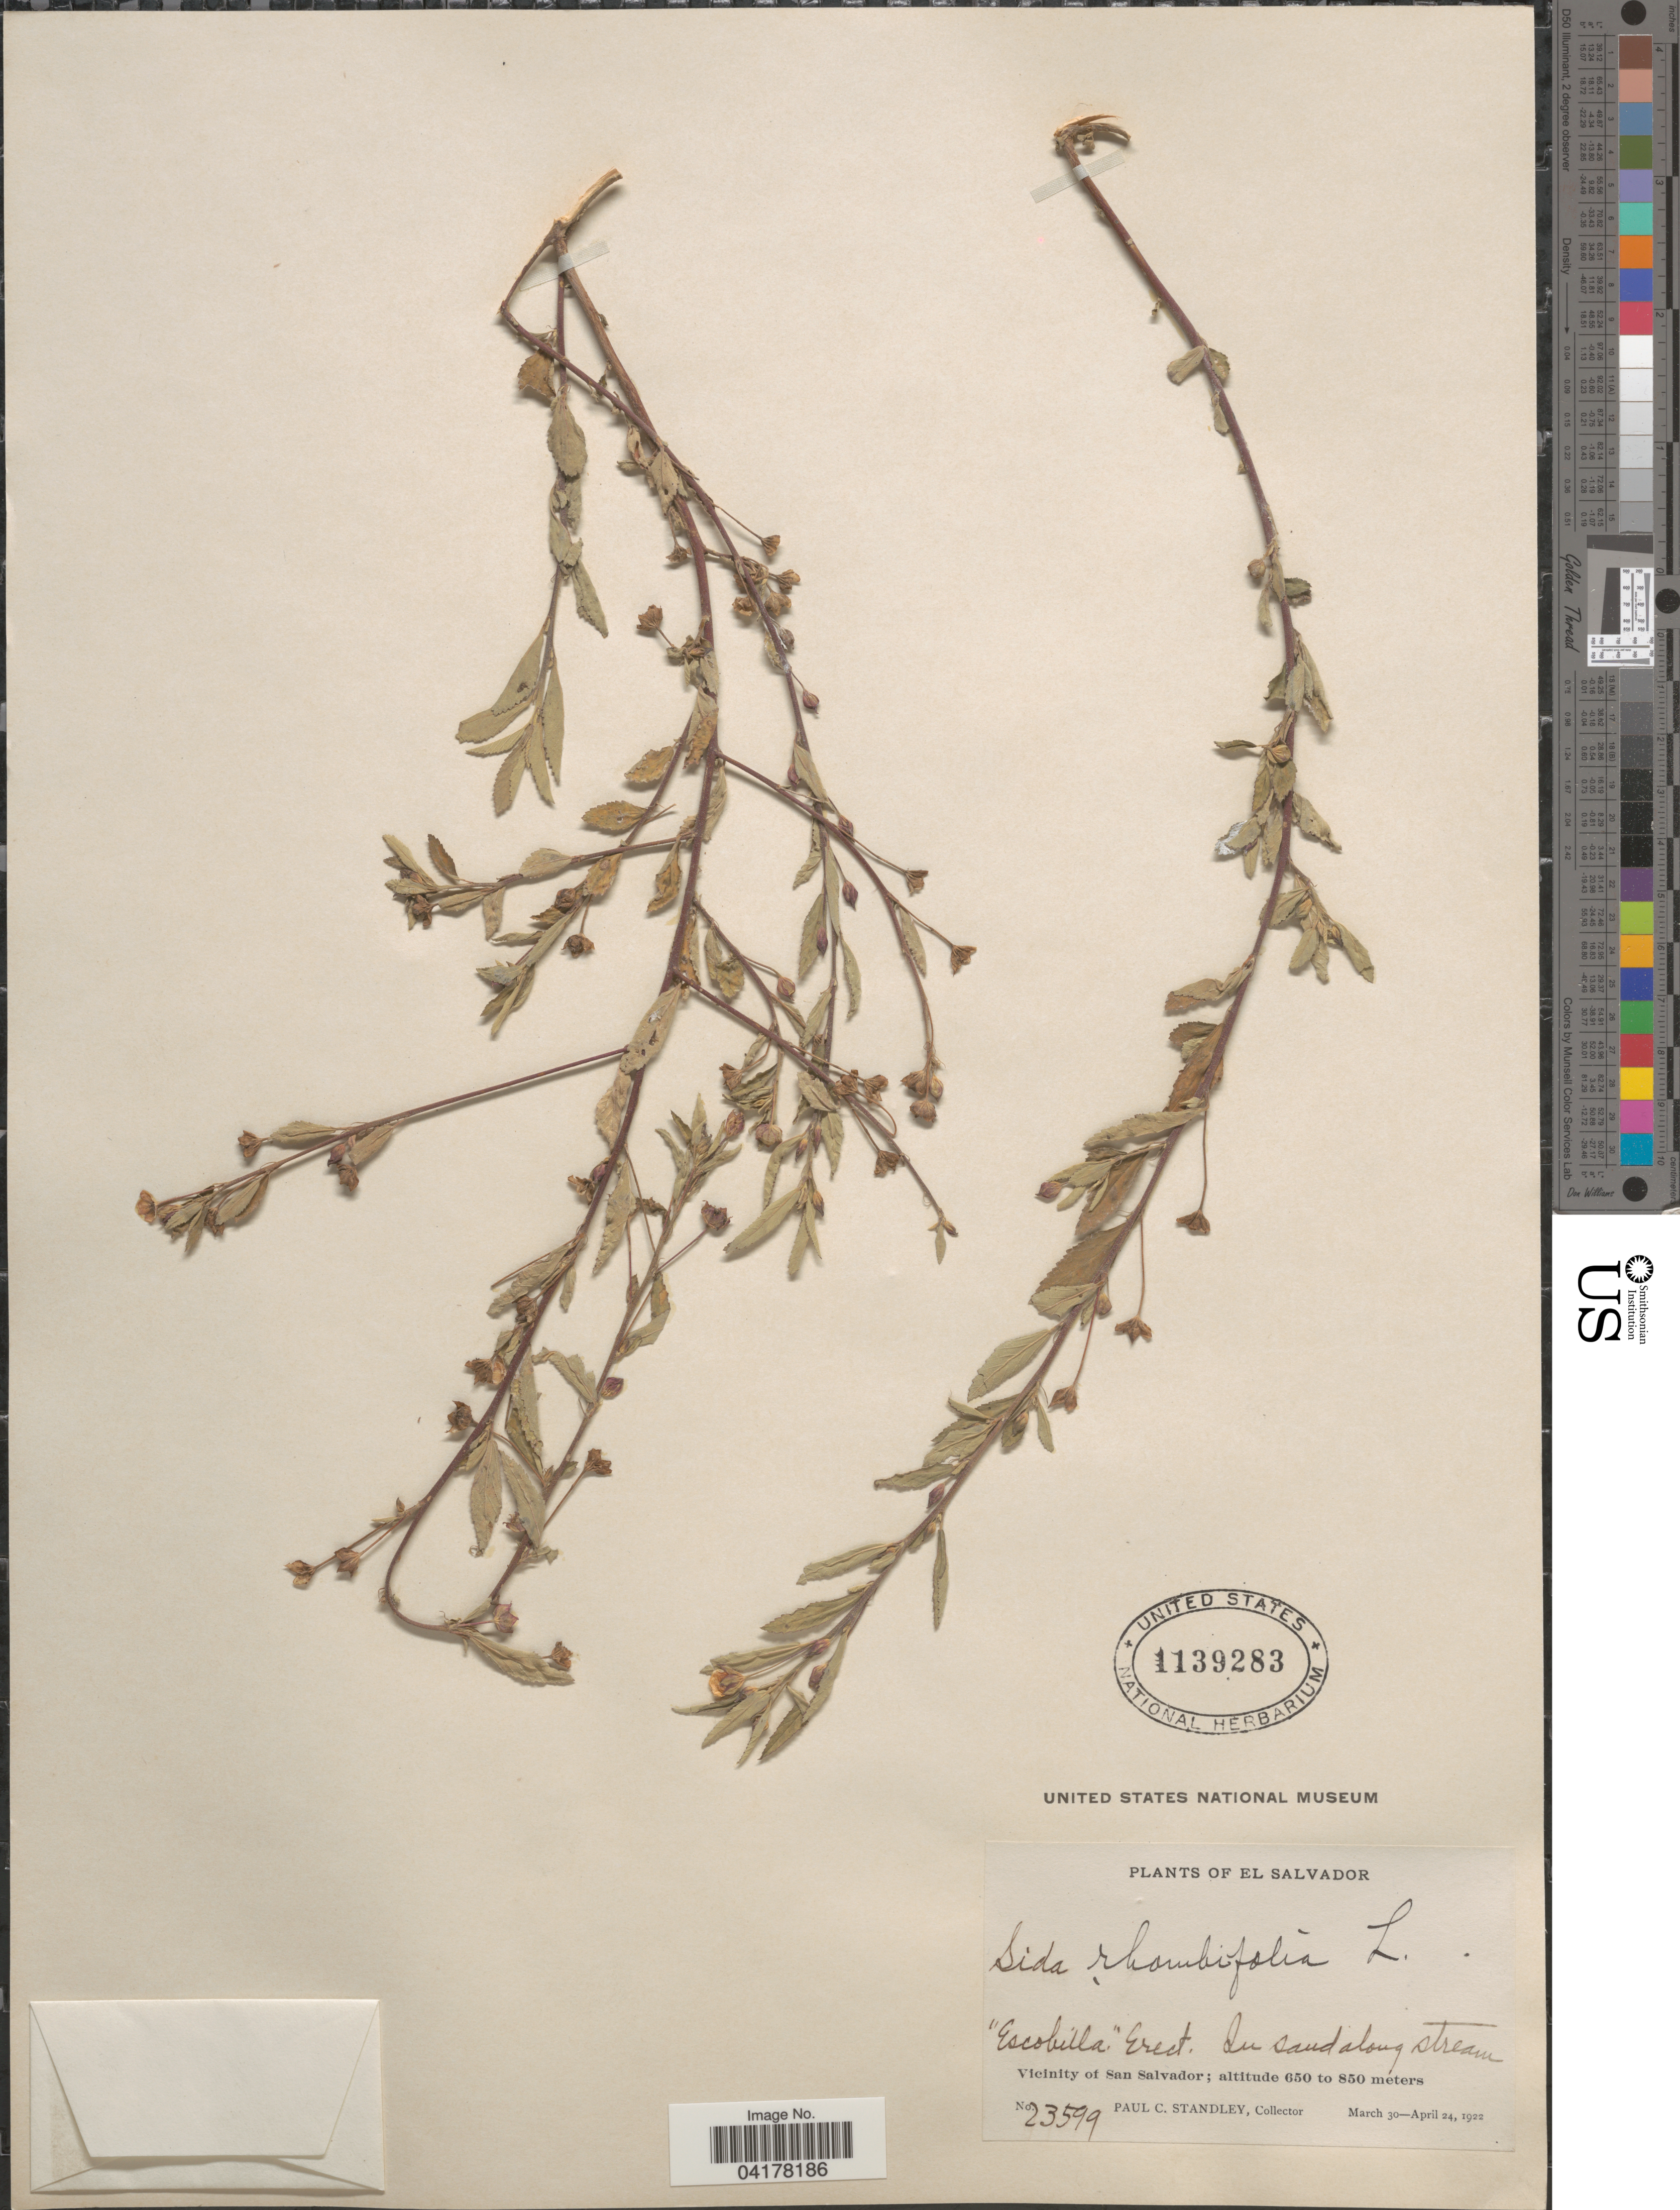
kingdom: Plantae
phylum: Tracheophyta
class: Magnoliopsida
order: Malvales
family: Malvaceae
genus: Sida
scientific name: Sida rhombifolia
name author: L.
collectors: P. C. Standley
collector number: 23599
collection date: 1922-03-30/1922-04-24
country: El Salvador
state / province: San Salvador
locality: Vicinity of San Salvador.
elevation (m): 650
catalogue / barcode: US 1139283